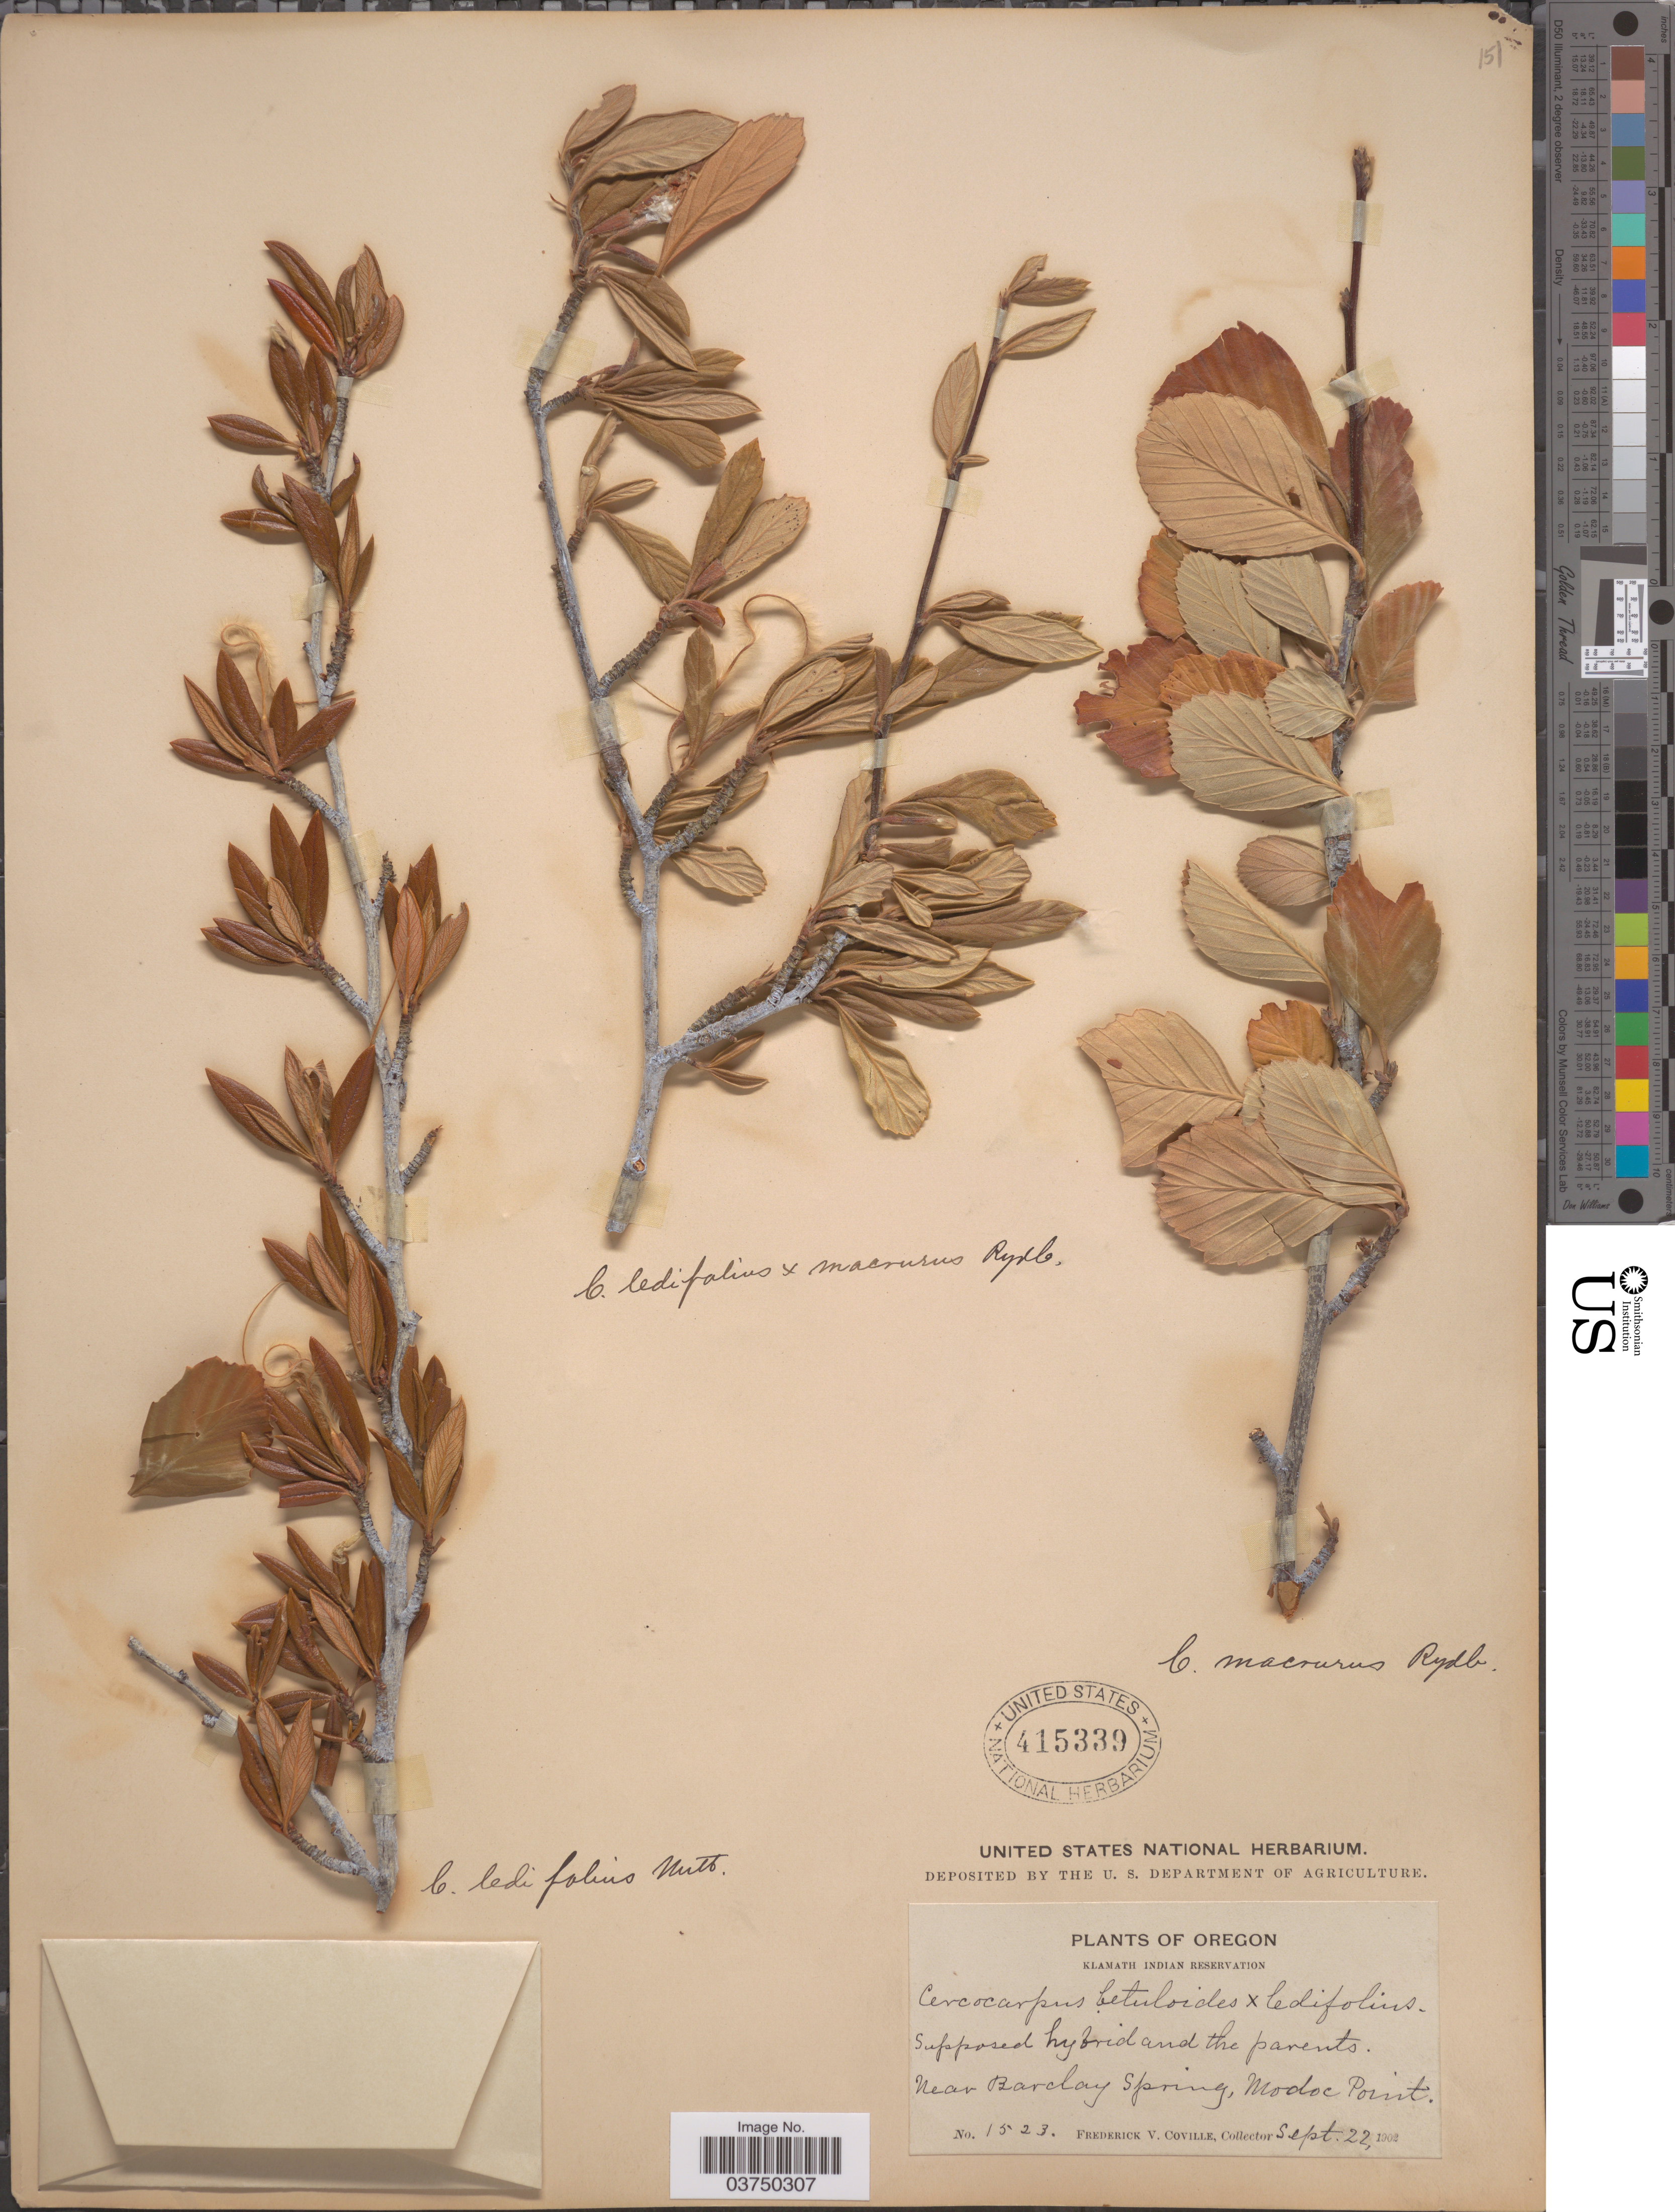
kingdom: Plantae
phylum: Tracheophyta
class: Magnoliopsida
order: Rosales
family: Rosaceae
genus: Cercocarpus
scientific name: Cercocarpus montanus var. macrourus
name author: (Rydb.) F.L. Martin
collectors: F. V. Coville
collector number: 1523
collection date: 1902-09-22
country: United States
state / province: Oregon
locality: Klamath Indian Reservation. Near Barclay Spring, Modoc Point.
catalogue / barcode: US 415339